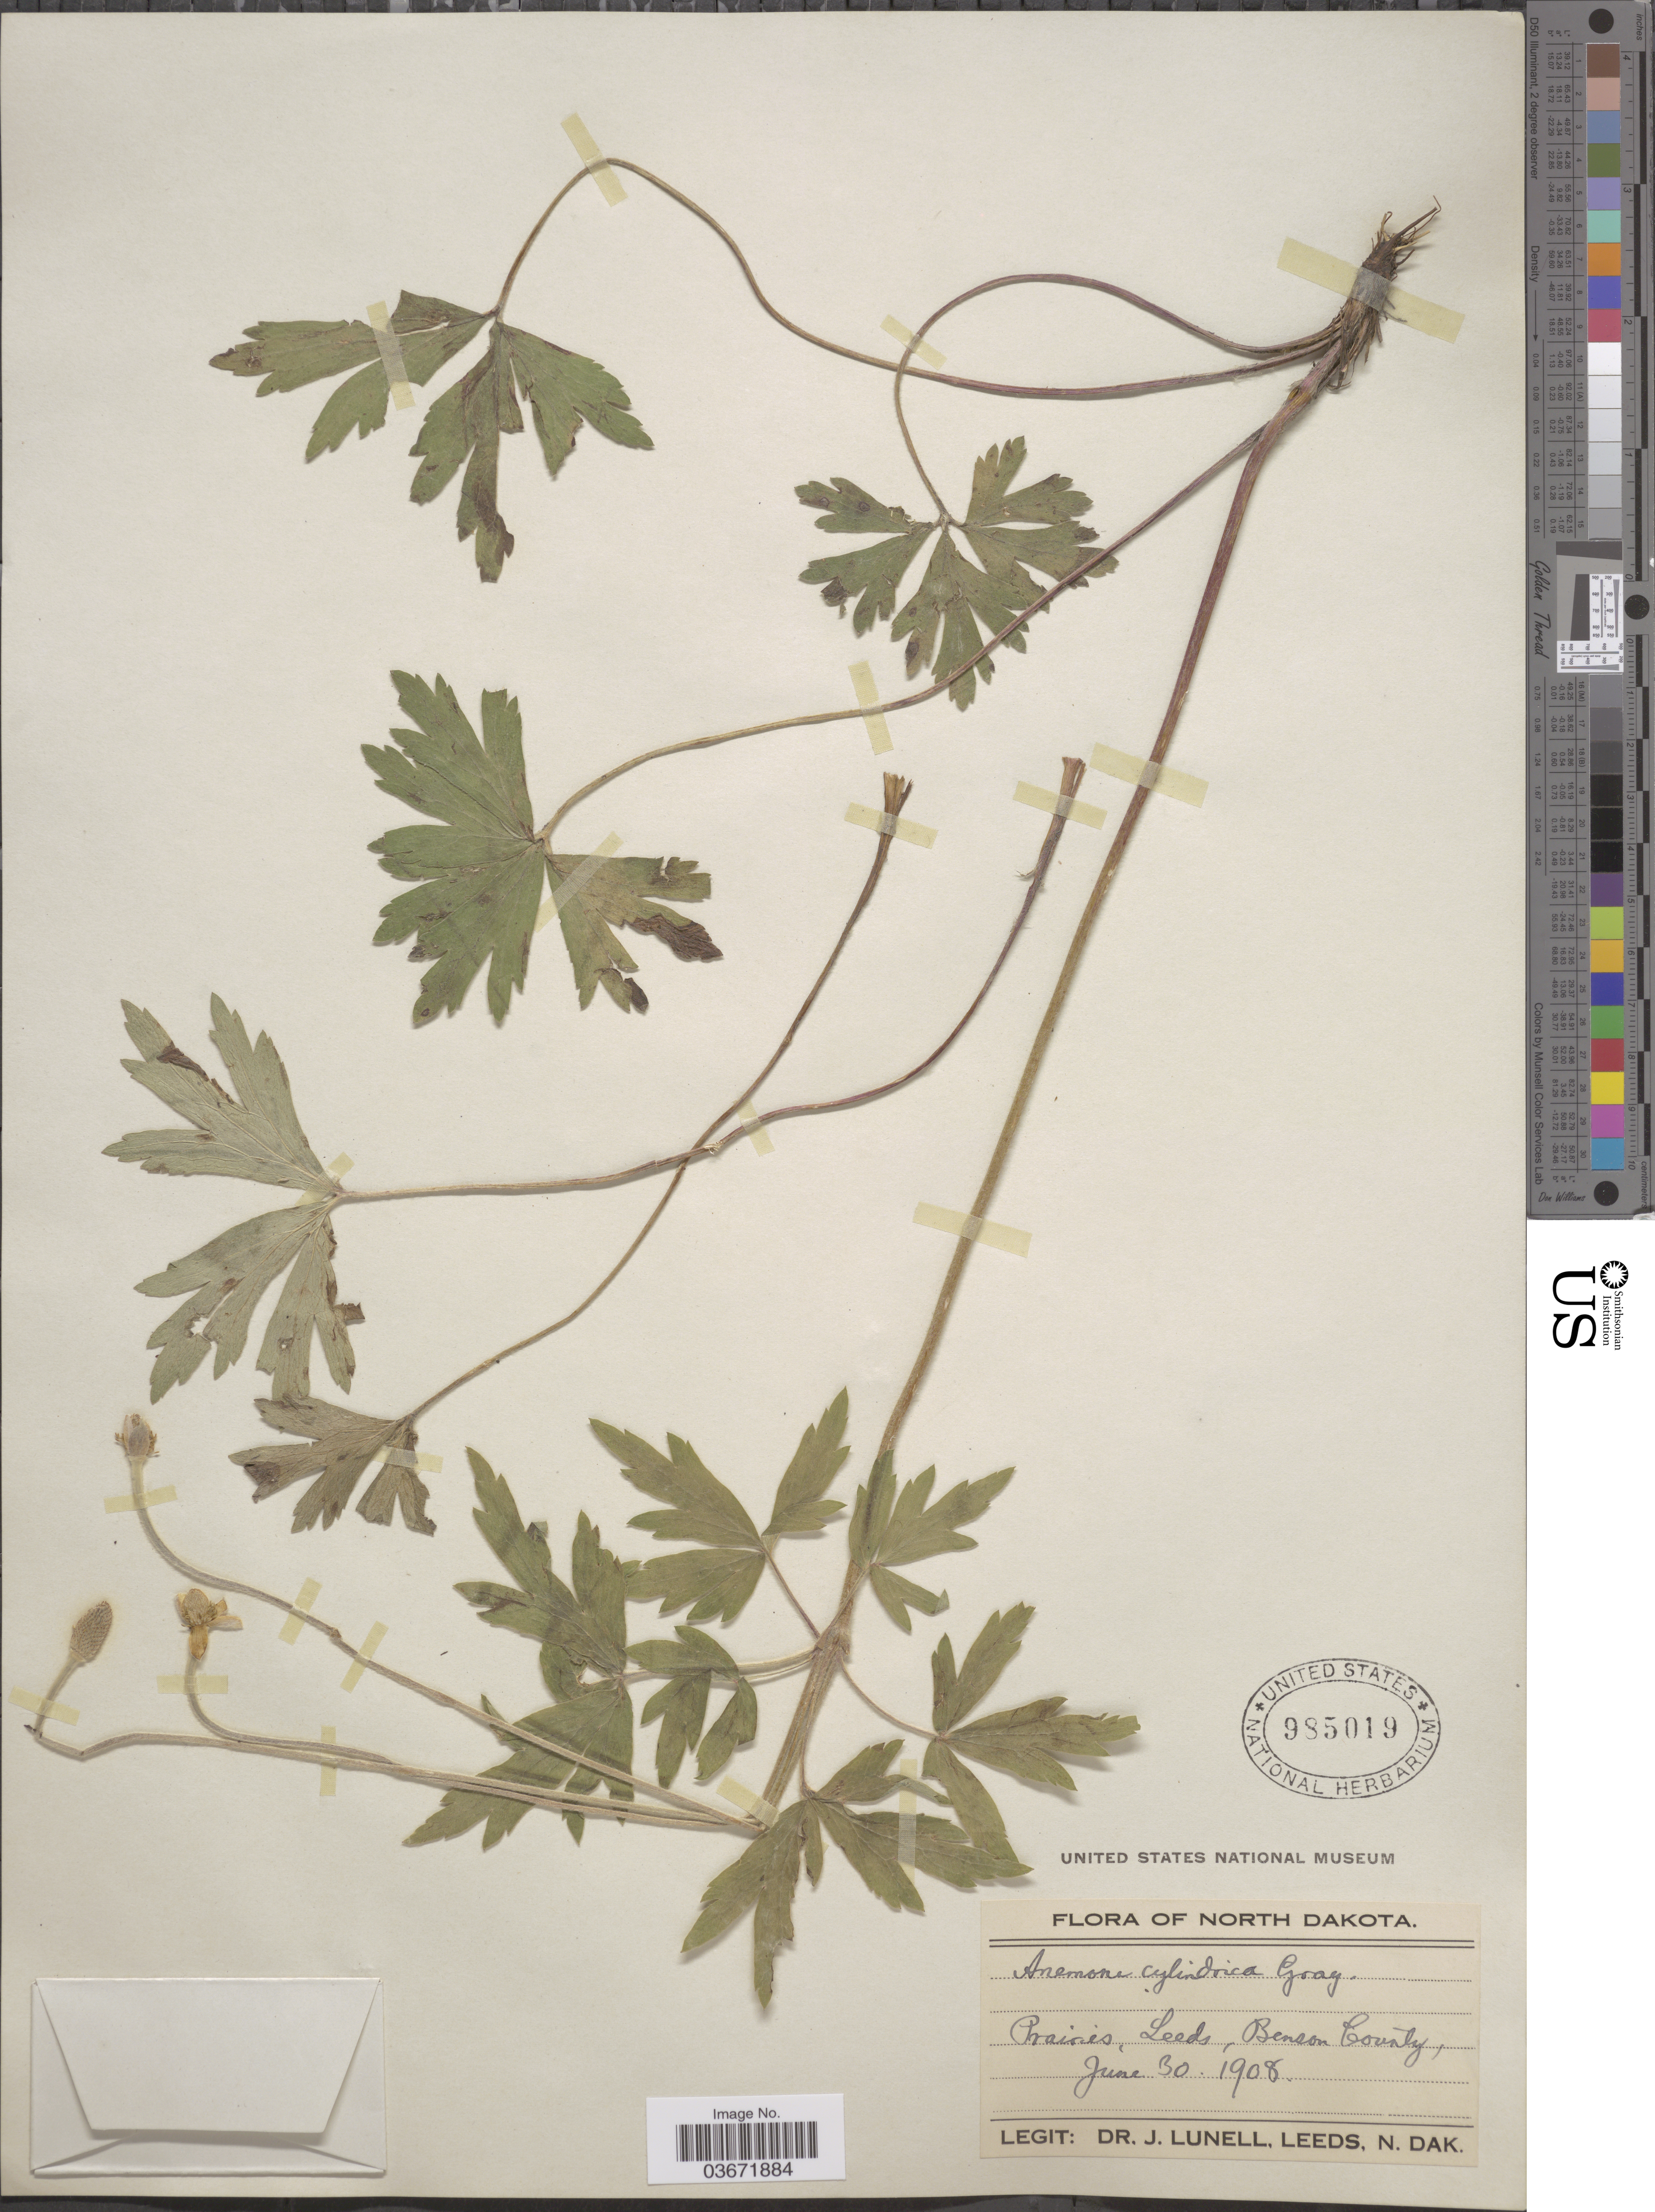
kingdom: Plantae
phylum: Tracheophyta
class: Magnoliopsida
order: Ranunculales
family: Ranunculaceae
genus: Anemone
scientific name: Anemone cylindrica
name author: A. Gray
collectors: J. Lunell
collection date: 1908-06-30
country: United States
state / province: North Dakota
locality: Prairies, Leeds, Benson County.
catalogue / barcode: US 985019